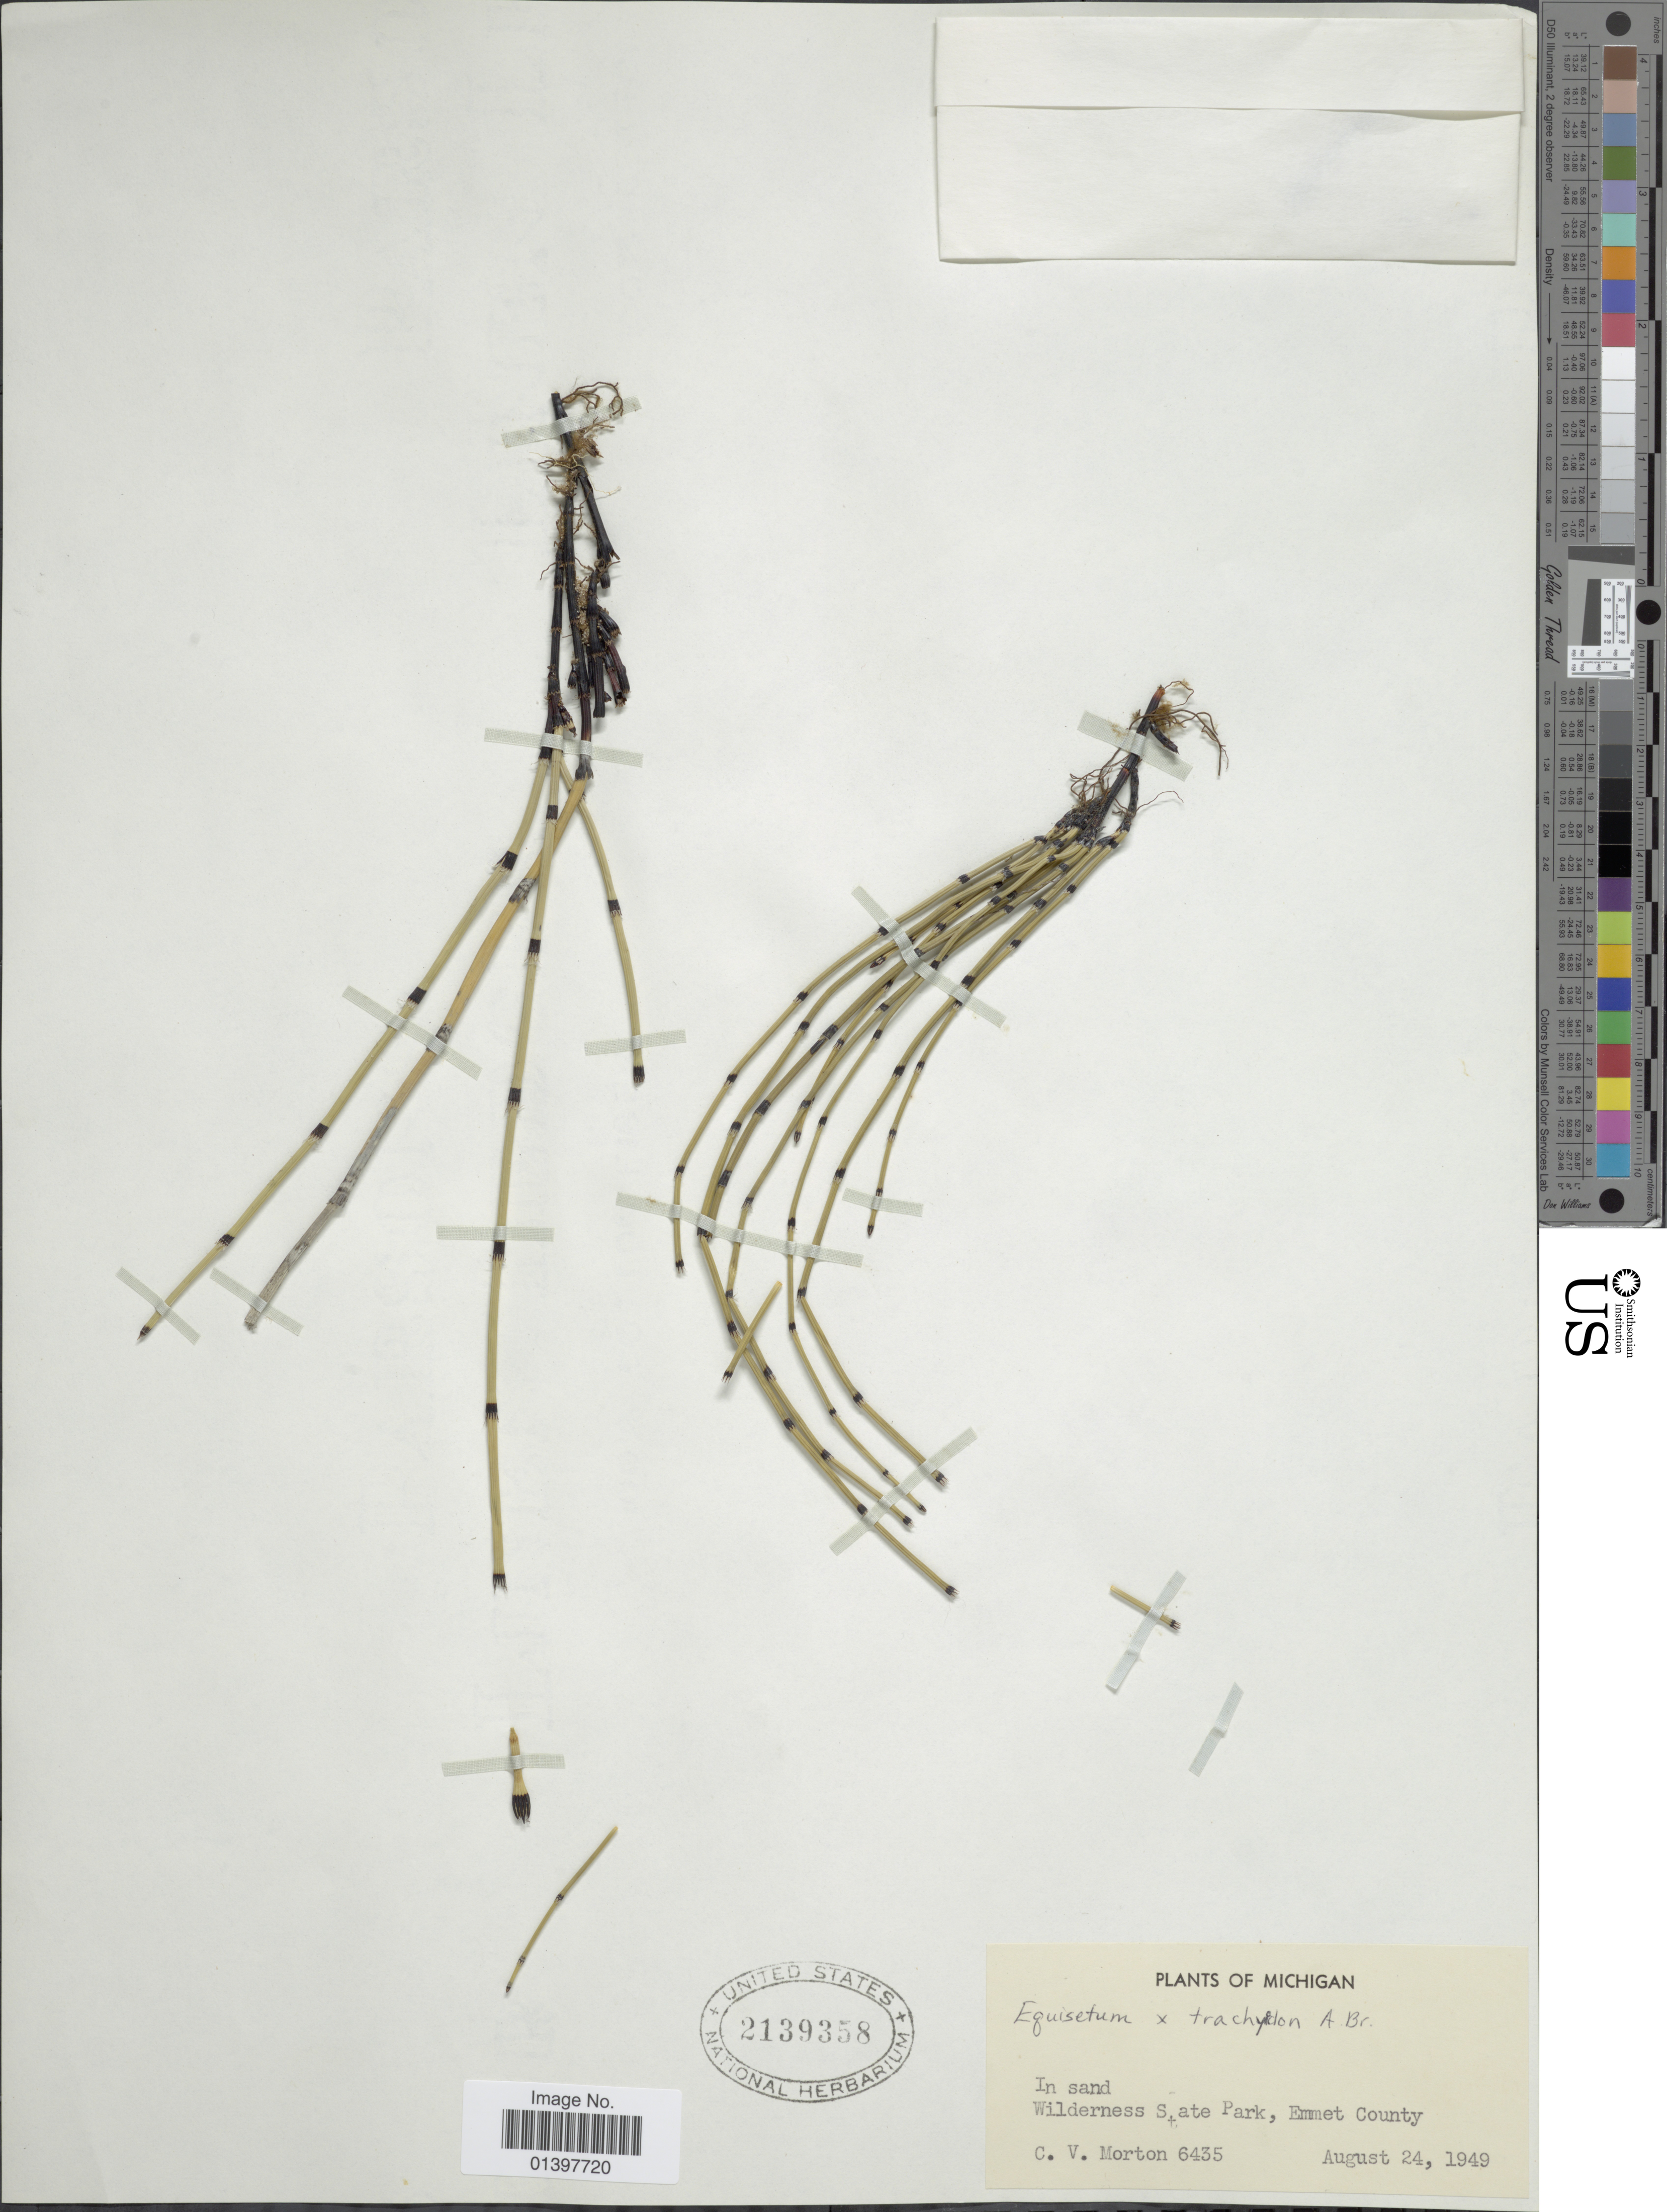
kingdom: Plantae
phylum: Tracheophyta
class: Polypodiopsida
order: Equisetales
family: Equisetaceae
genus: Equisetum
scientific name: Equisetum x trachyodon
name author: A. Braun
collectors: C. V. Morton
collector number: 6435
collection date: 1949-08-24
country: United States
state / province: Michigan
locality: In sand Wilderness State Park, Emmet County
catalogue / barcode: US 2139358